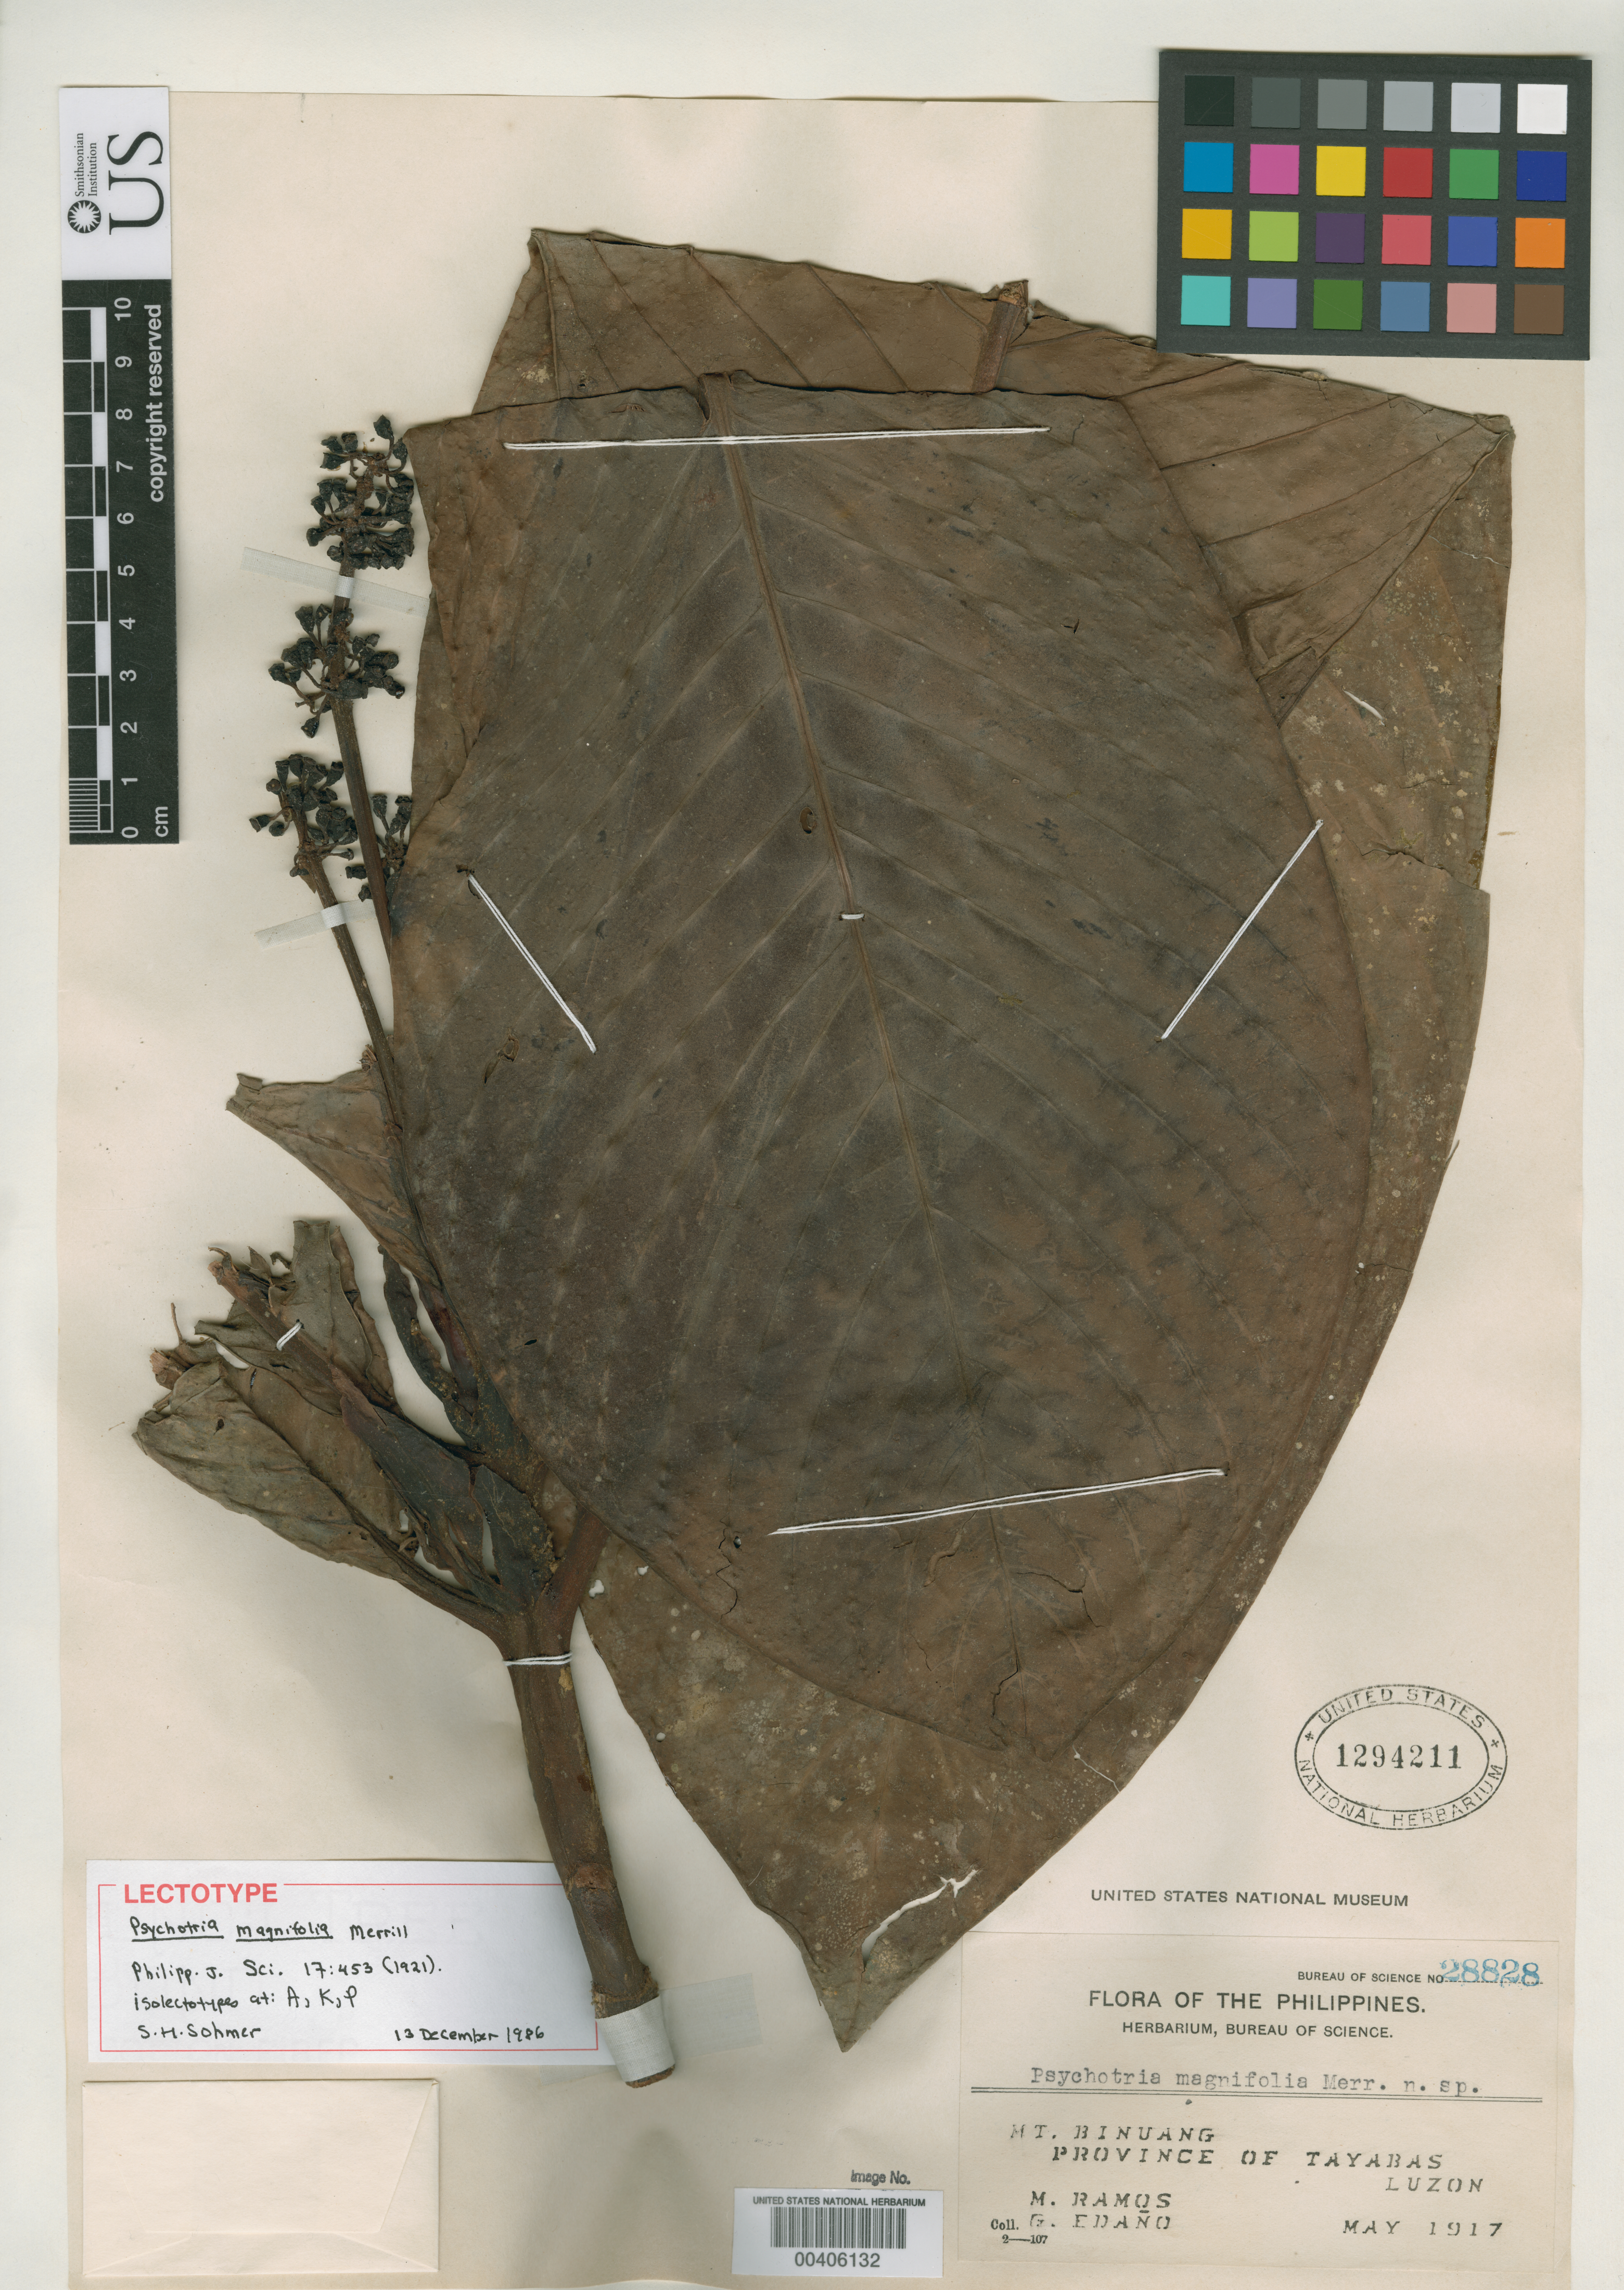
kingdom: Plantae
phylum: Tracheophyta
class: Magnoliopsida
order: Gentianales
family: Rubiaceae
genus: Psychotria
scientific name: Psychotria magnifolia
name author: Merr.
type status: Isotype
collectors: M. Ramos & G. E. Edaño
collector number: Bur. Sci. 28828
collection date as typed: May 1917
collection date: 1917-05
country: Philippines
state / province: Calabarzon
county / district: Quezon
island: Luzon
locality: Mt. Binuang.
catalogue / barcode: US 1294211